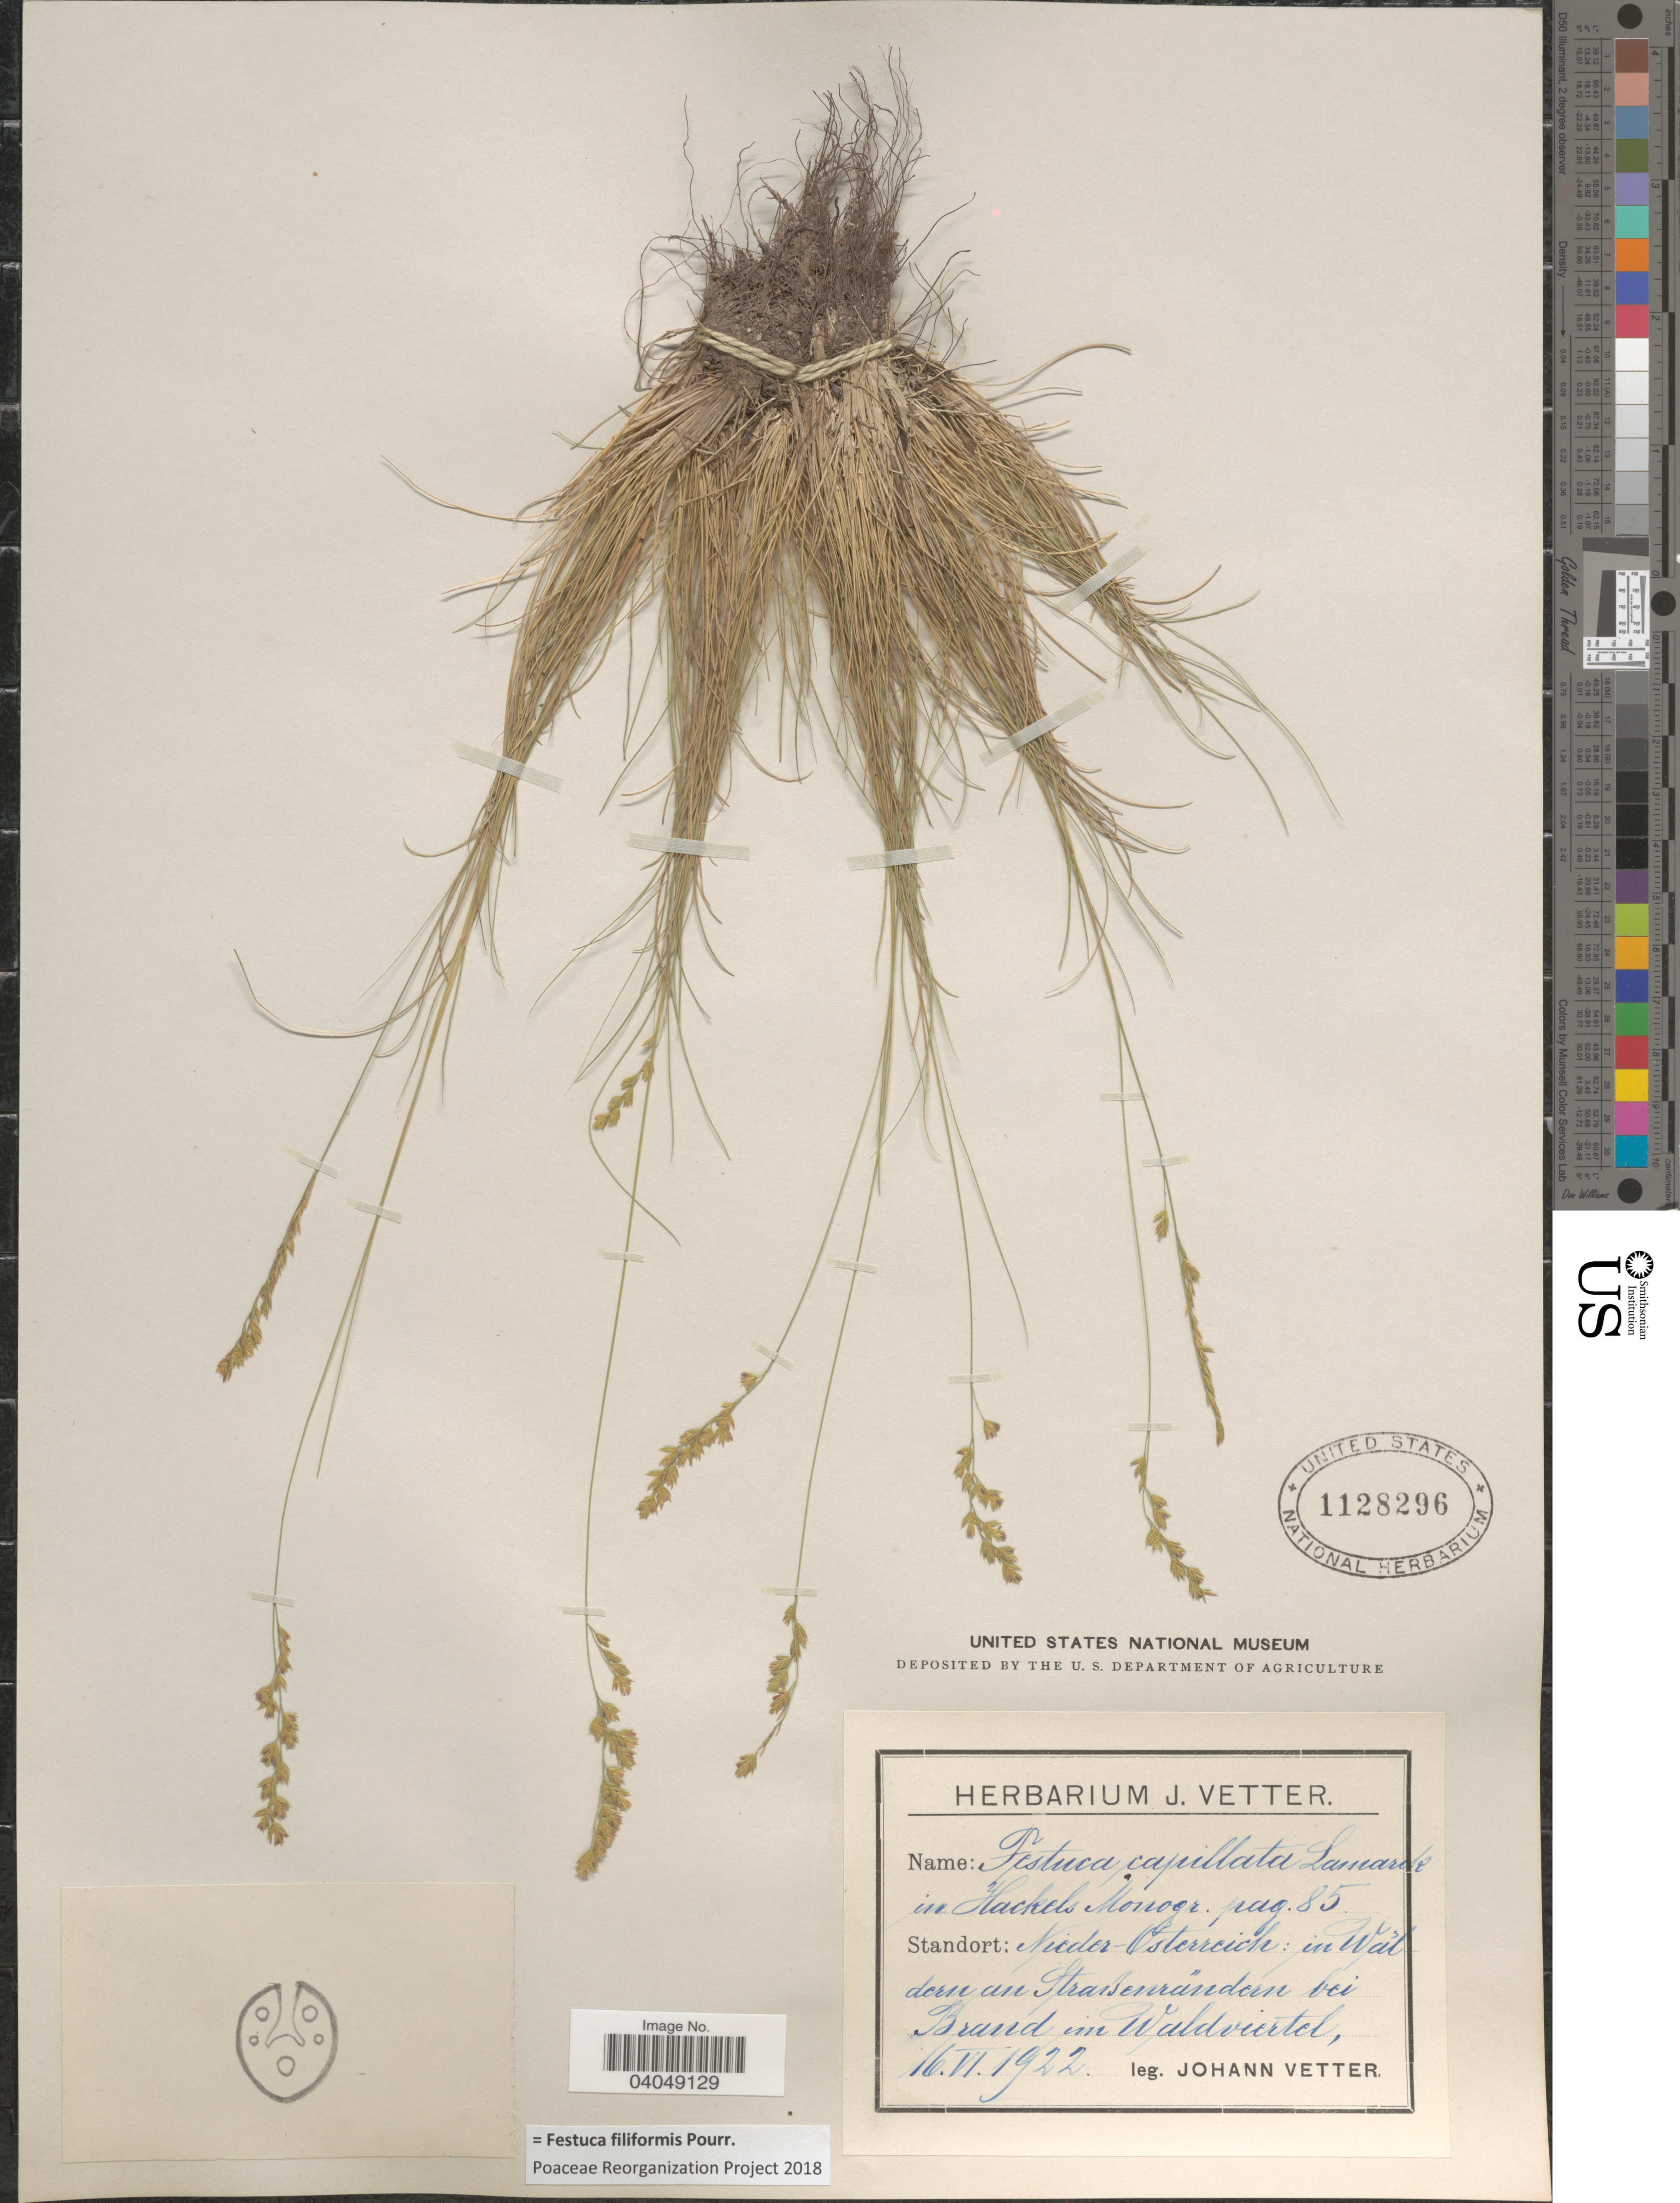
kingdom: Plantae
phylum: Tracheophyta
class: Liliopsida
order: Poales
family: Poaceae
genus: Festuca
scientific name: Festuca filiformis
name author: Pourr.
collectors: J. Vetter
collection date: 1922-06-16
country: Austria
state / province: Niederosterreich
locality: In Waldern an Strassenrandern bei Brand im Waldviertel.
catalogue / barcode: US 1128296